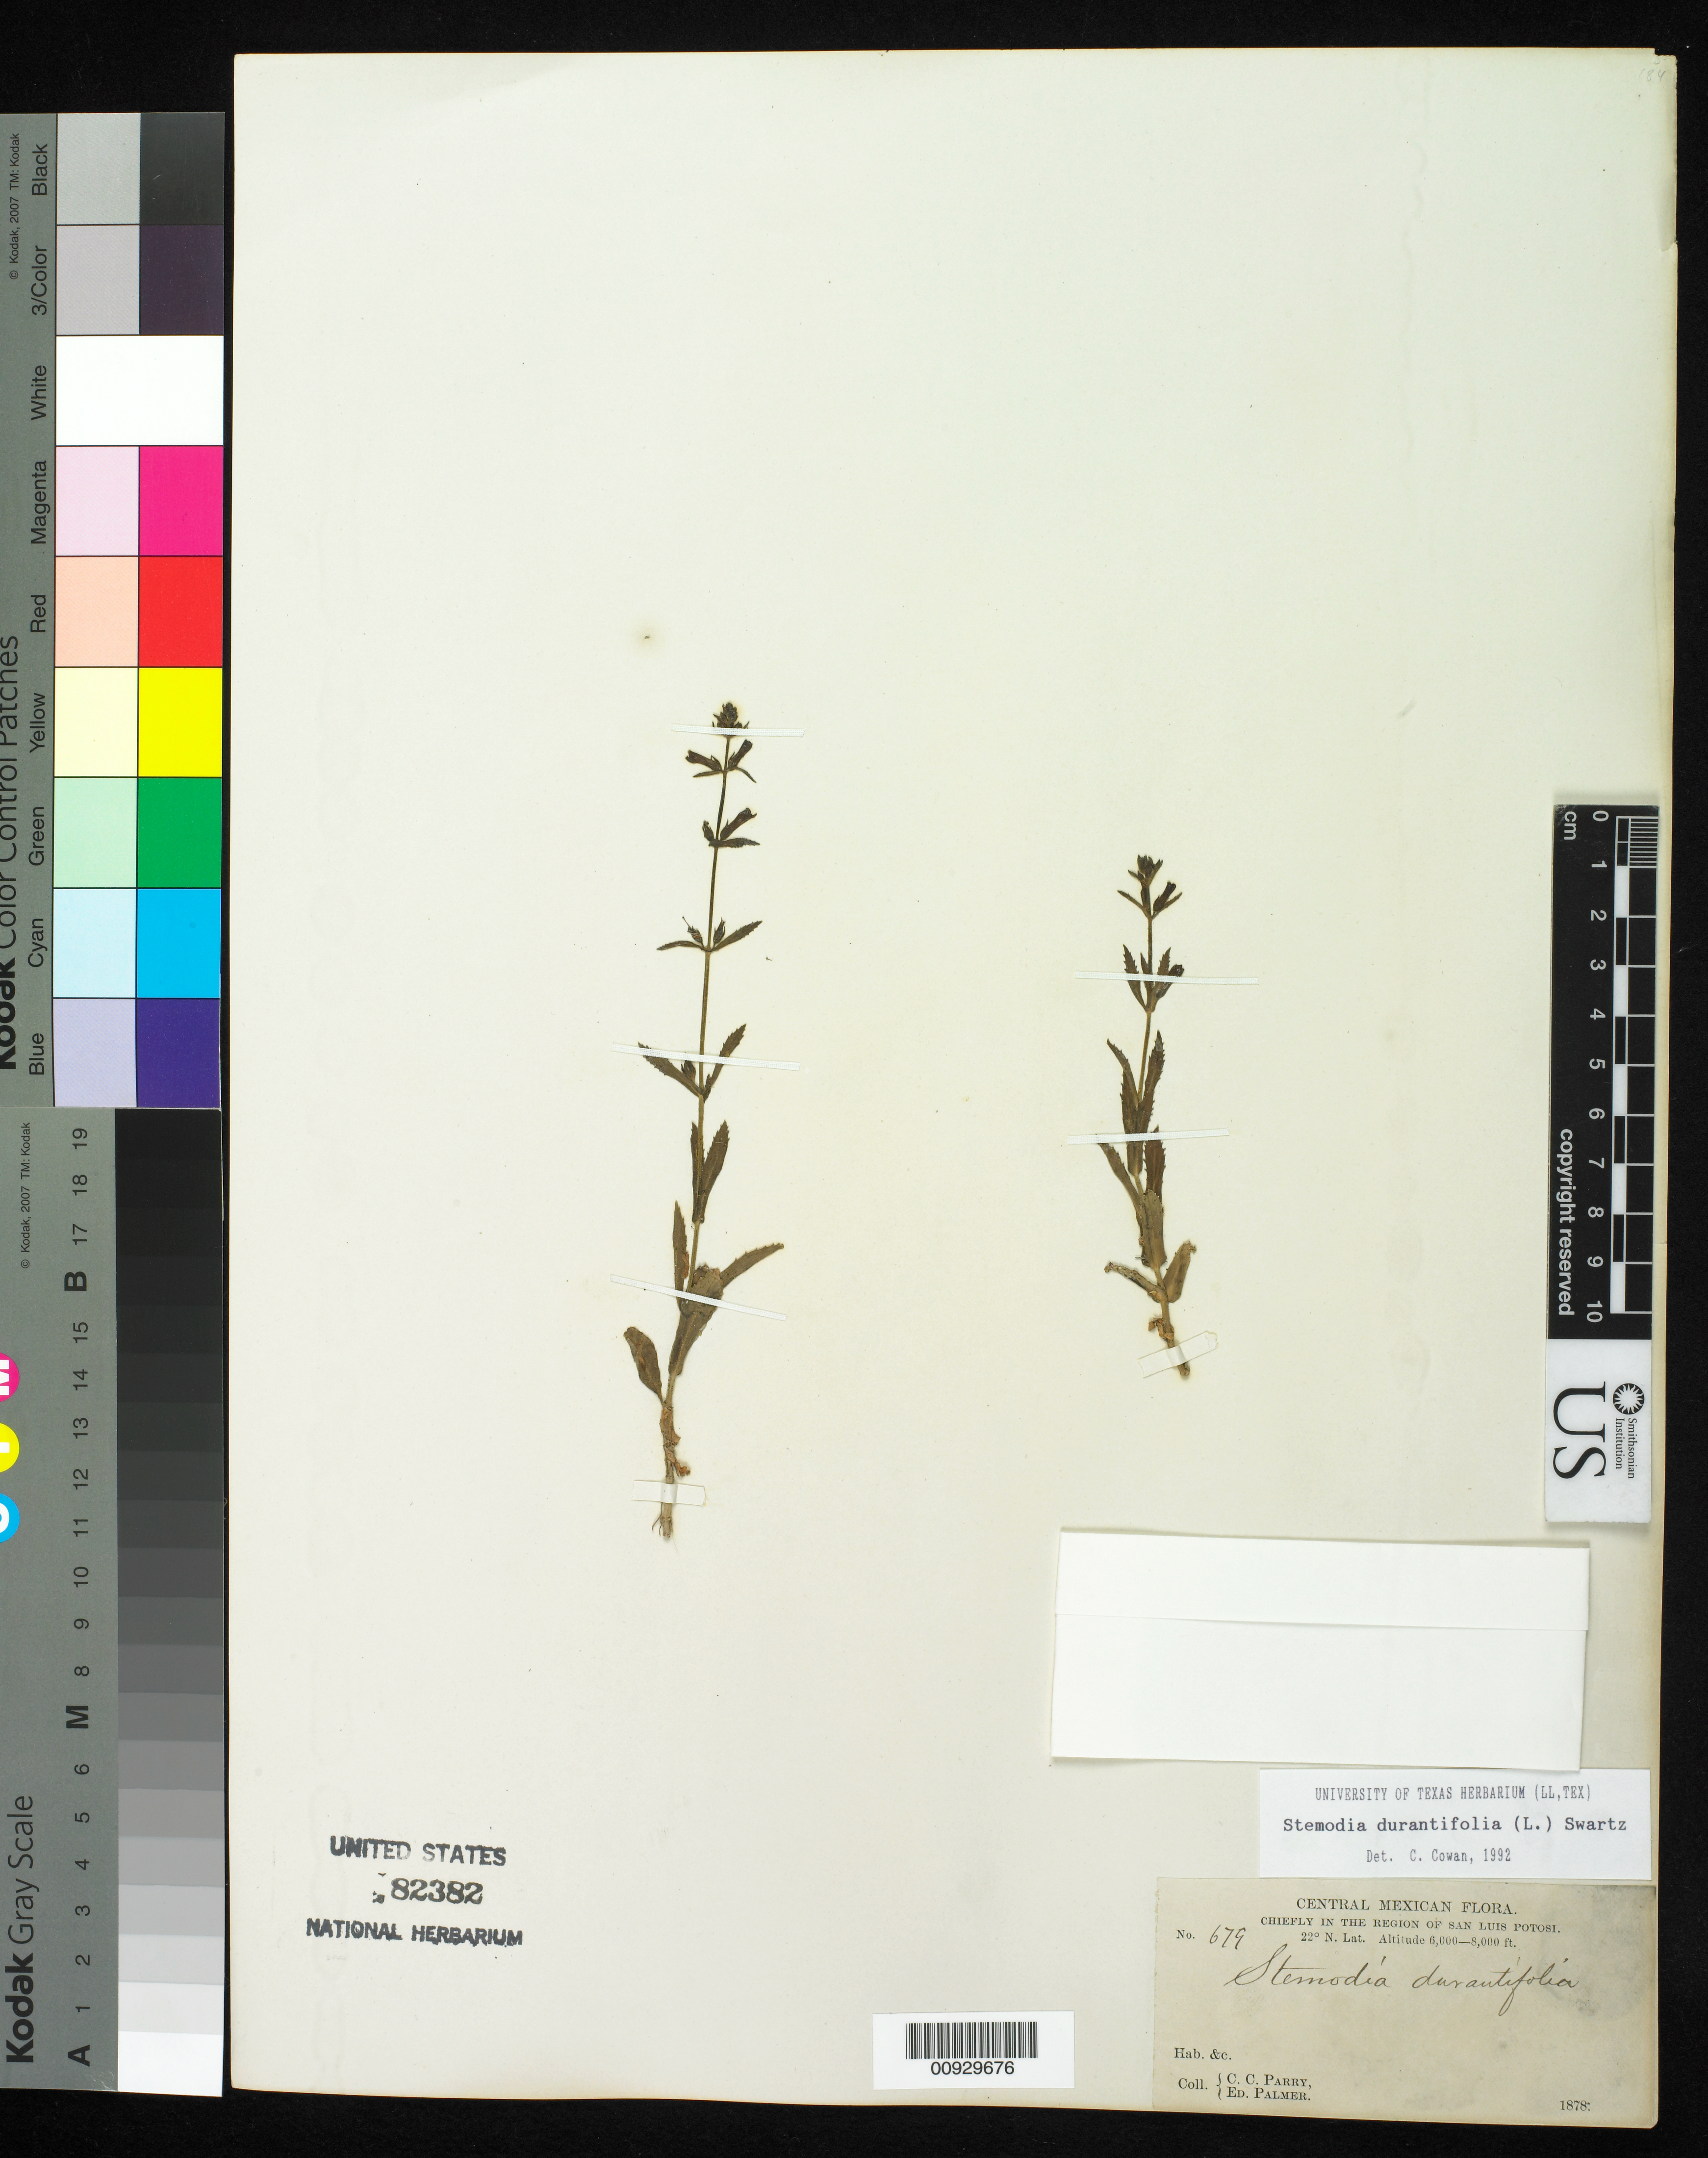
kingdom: Plantae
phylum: Tracheophyta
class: Magnoliopsida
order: Lamiales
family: Plantaginaceae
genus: Stemodia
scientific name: Stemodia durantifolia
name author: (L.) Sw.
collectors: C. C. Parry & E. Palmer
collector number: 679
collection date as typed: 1878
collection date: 1878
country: Mexico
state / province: San Luis Potosí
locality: Chiefly in the region of San Luis Potosí.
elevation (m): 1829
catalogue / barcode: US 82382